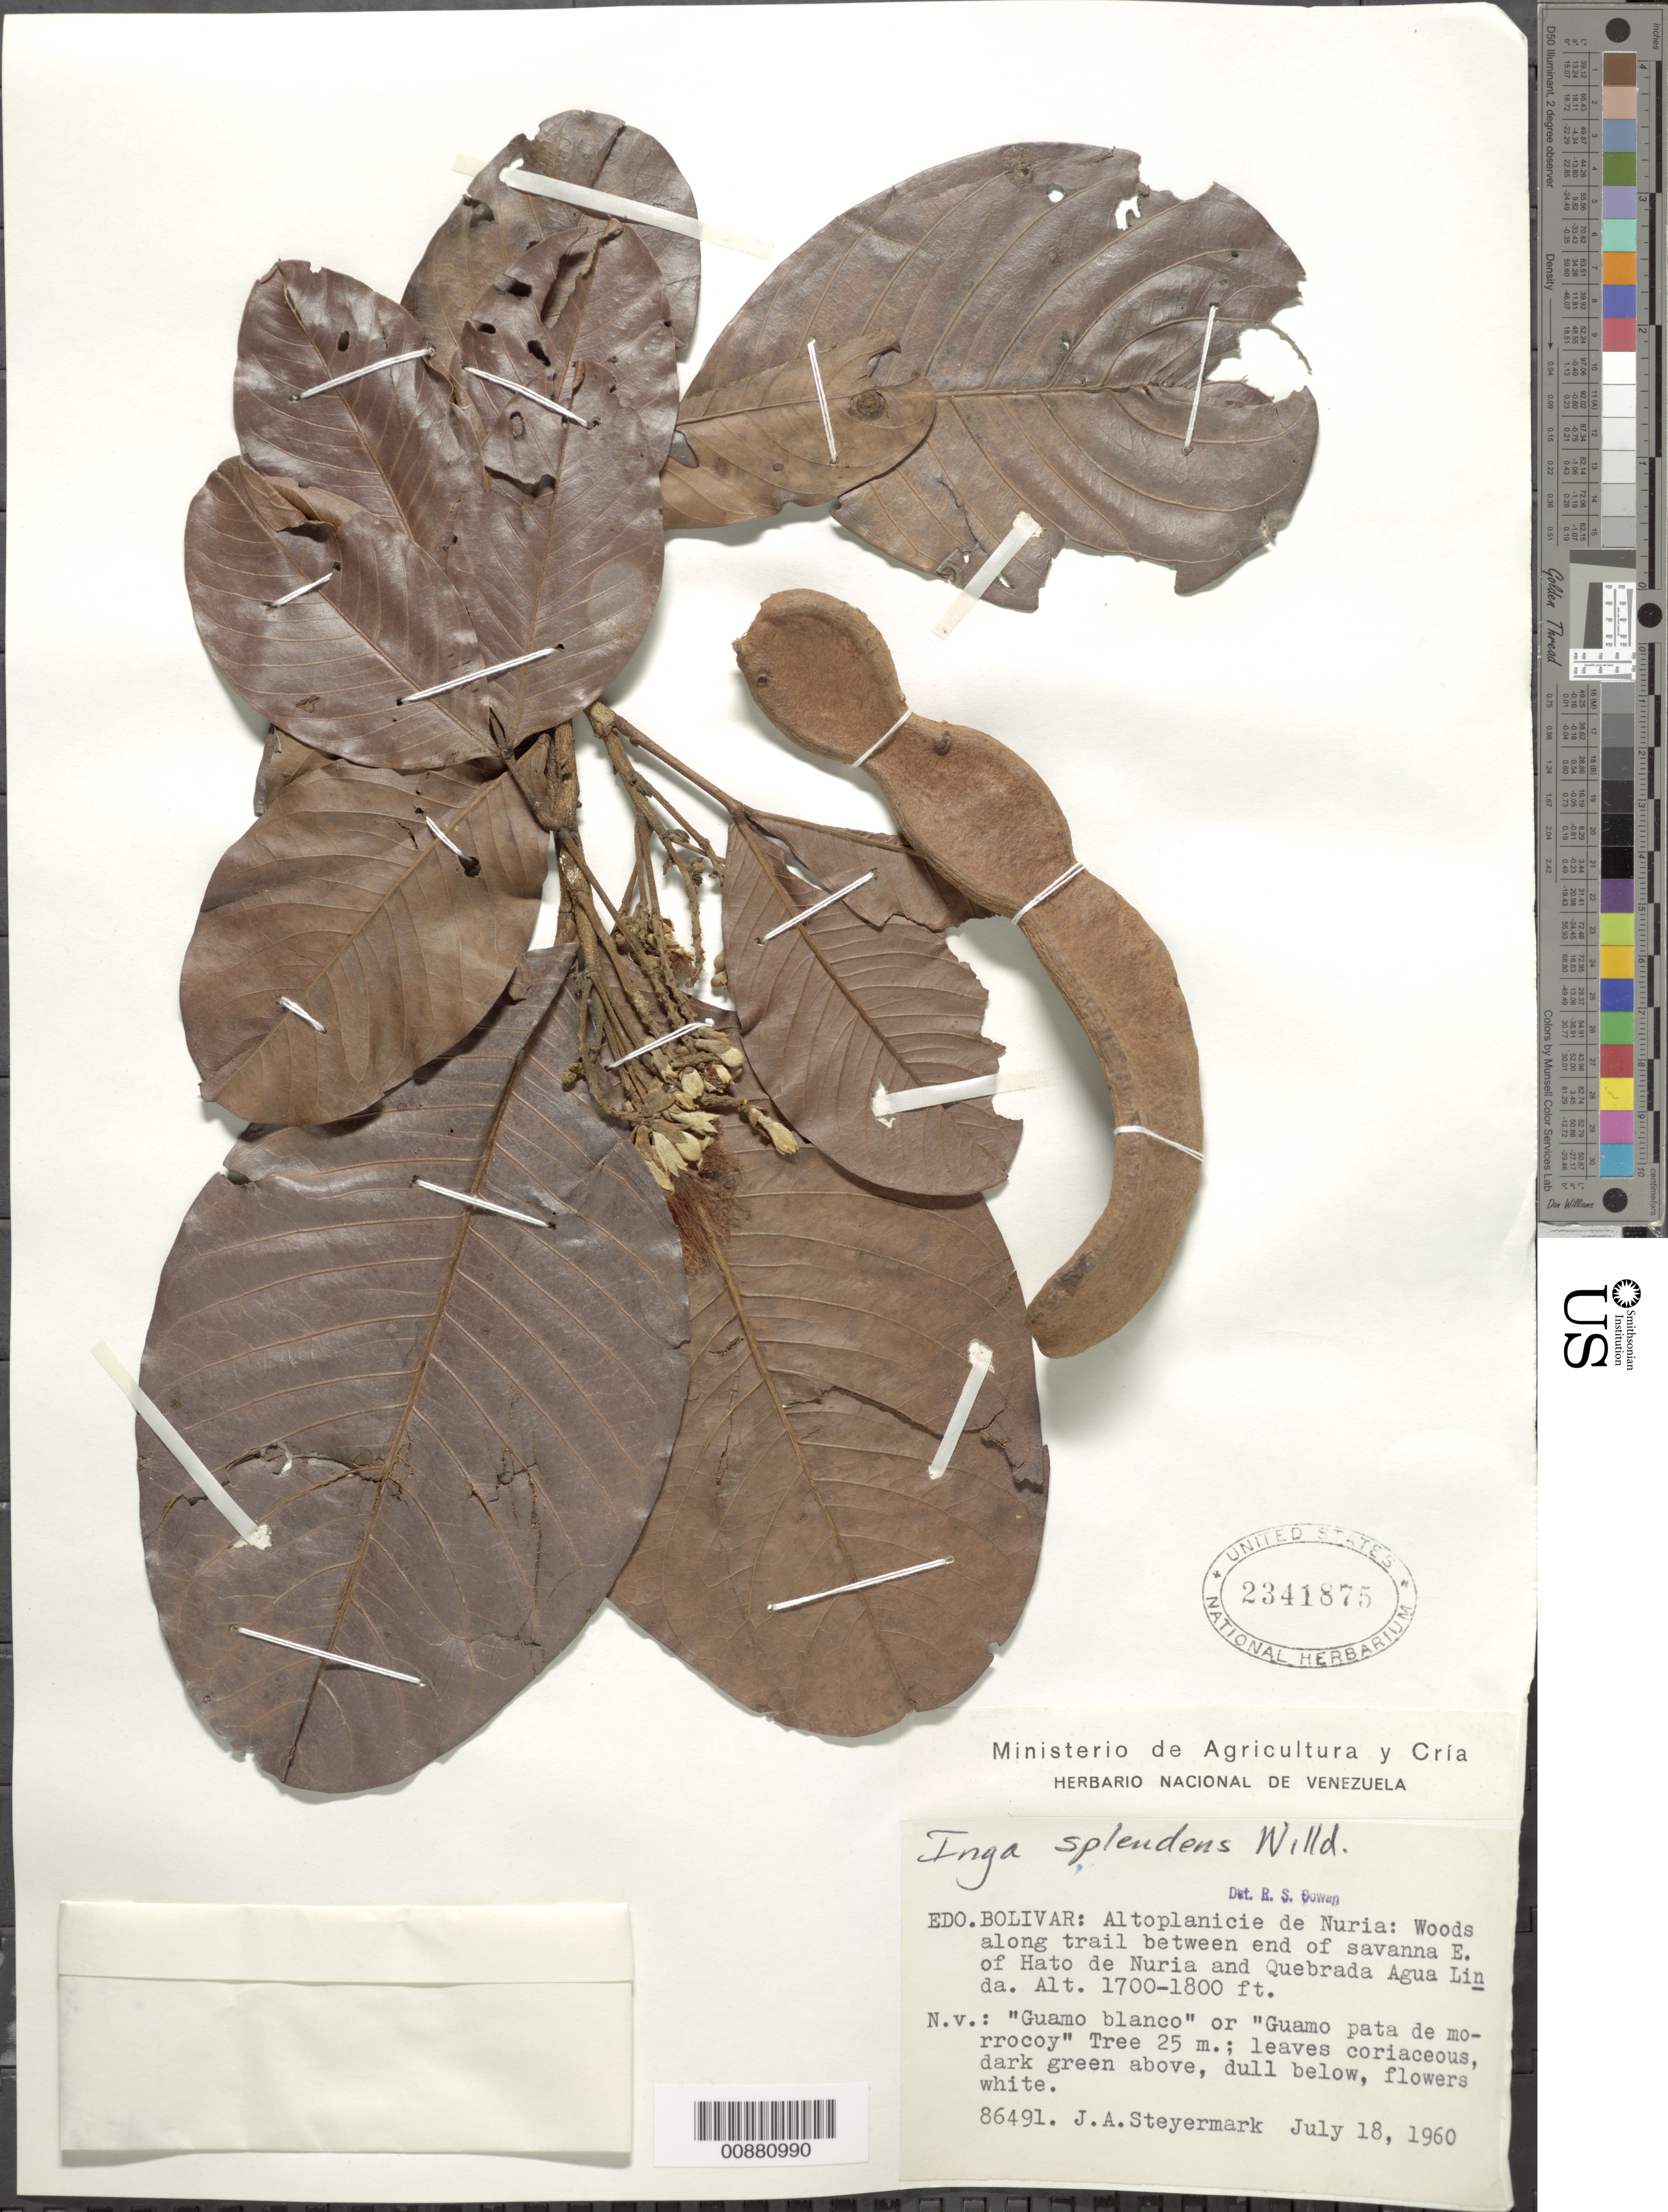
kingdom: Plantae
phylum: Tracheophyta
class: Magnoliopsida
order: Fabales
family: Fabaceae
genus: Inga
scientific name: Inga splendens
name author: Willd.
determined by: Cowan, R. S.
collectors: J. Steyermark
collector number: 86491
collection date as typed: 18-Jul-60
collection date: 1960-07-18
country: Venezuela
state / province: Bolívar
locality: Altiplanicie de Nuria, E of Hato de Nuria and quebrada Agua Linda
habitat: Woods along trail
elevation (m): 518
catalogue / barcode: US 2341875